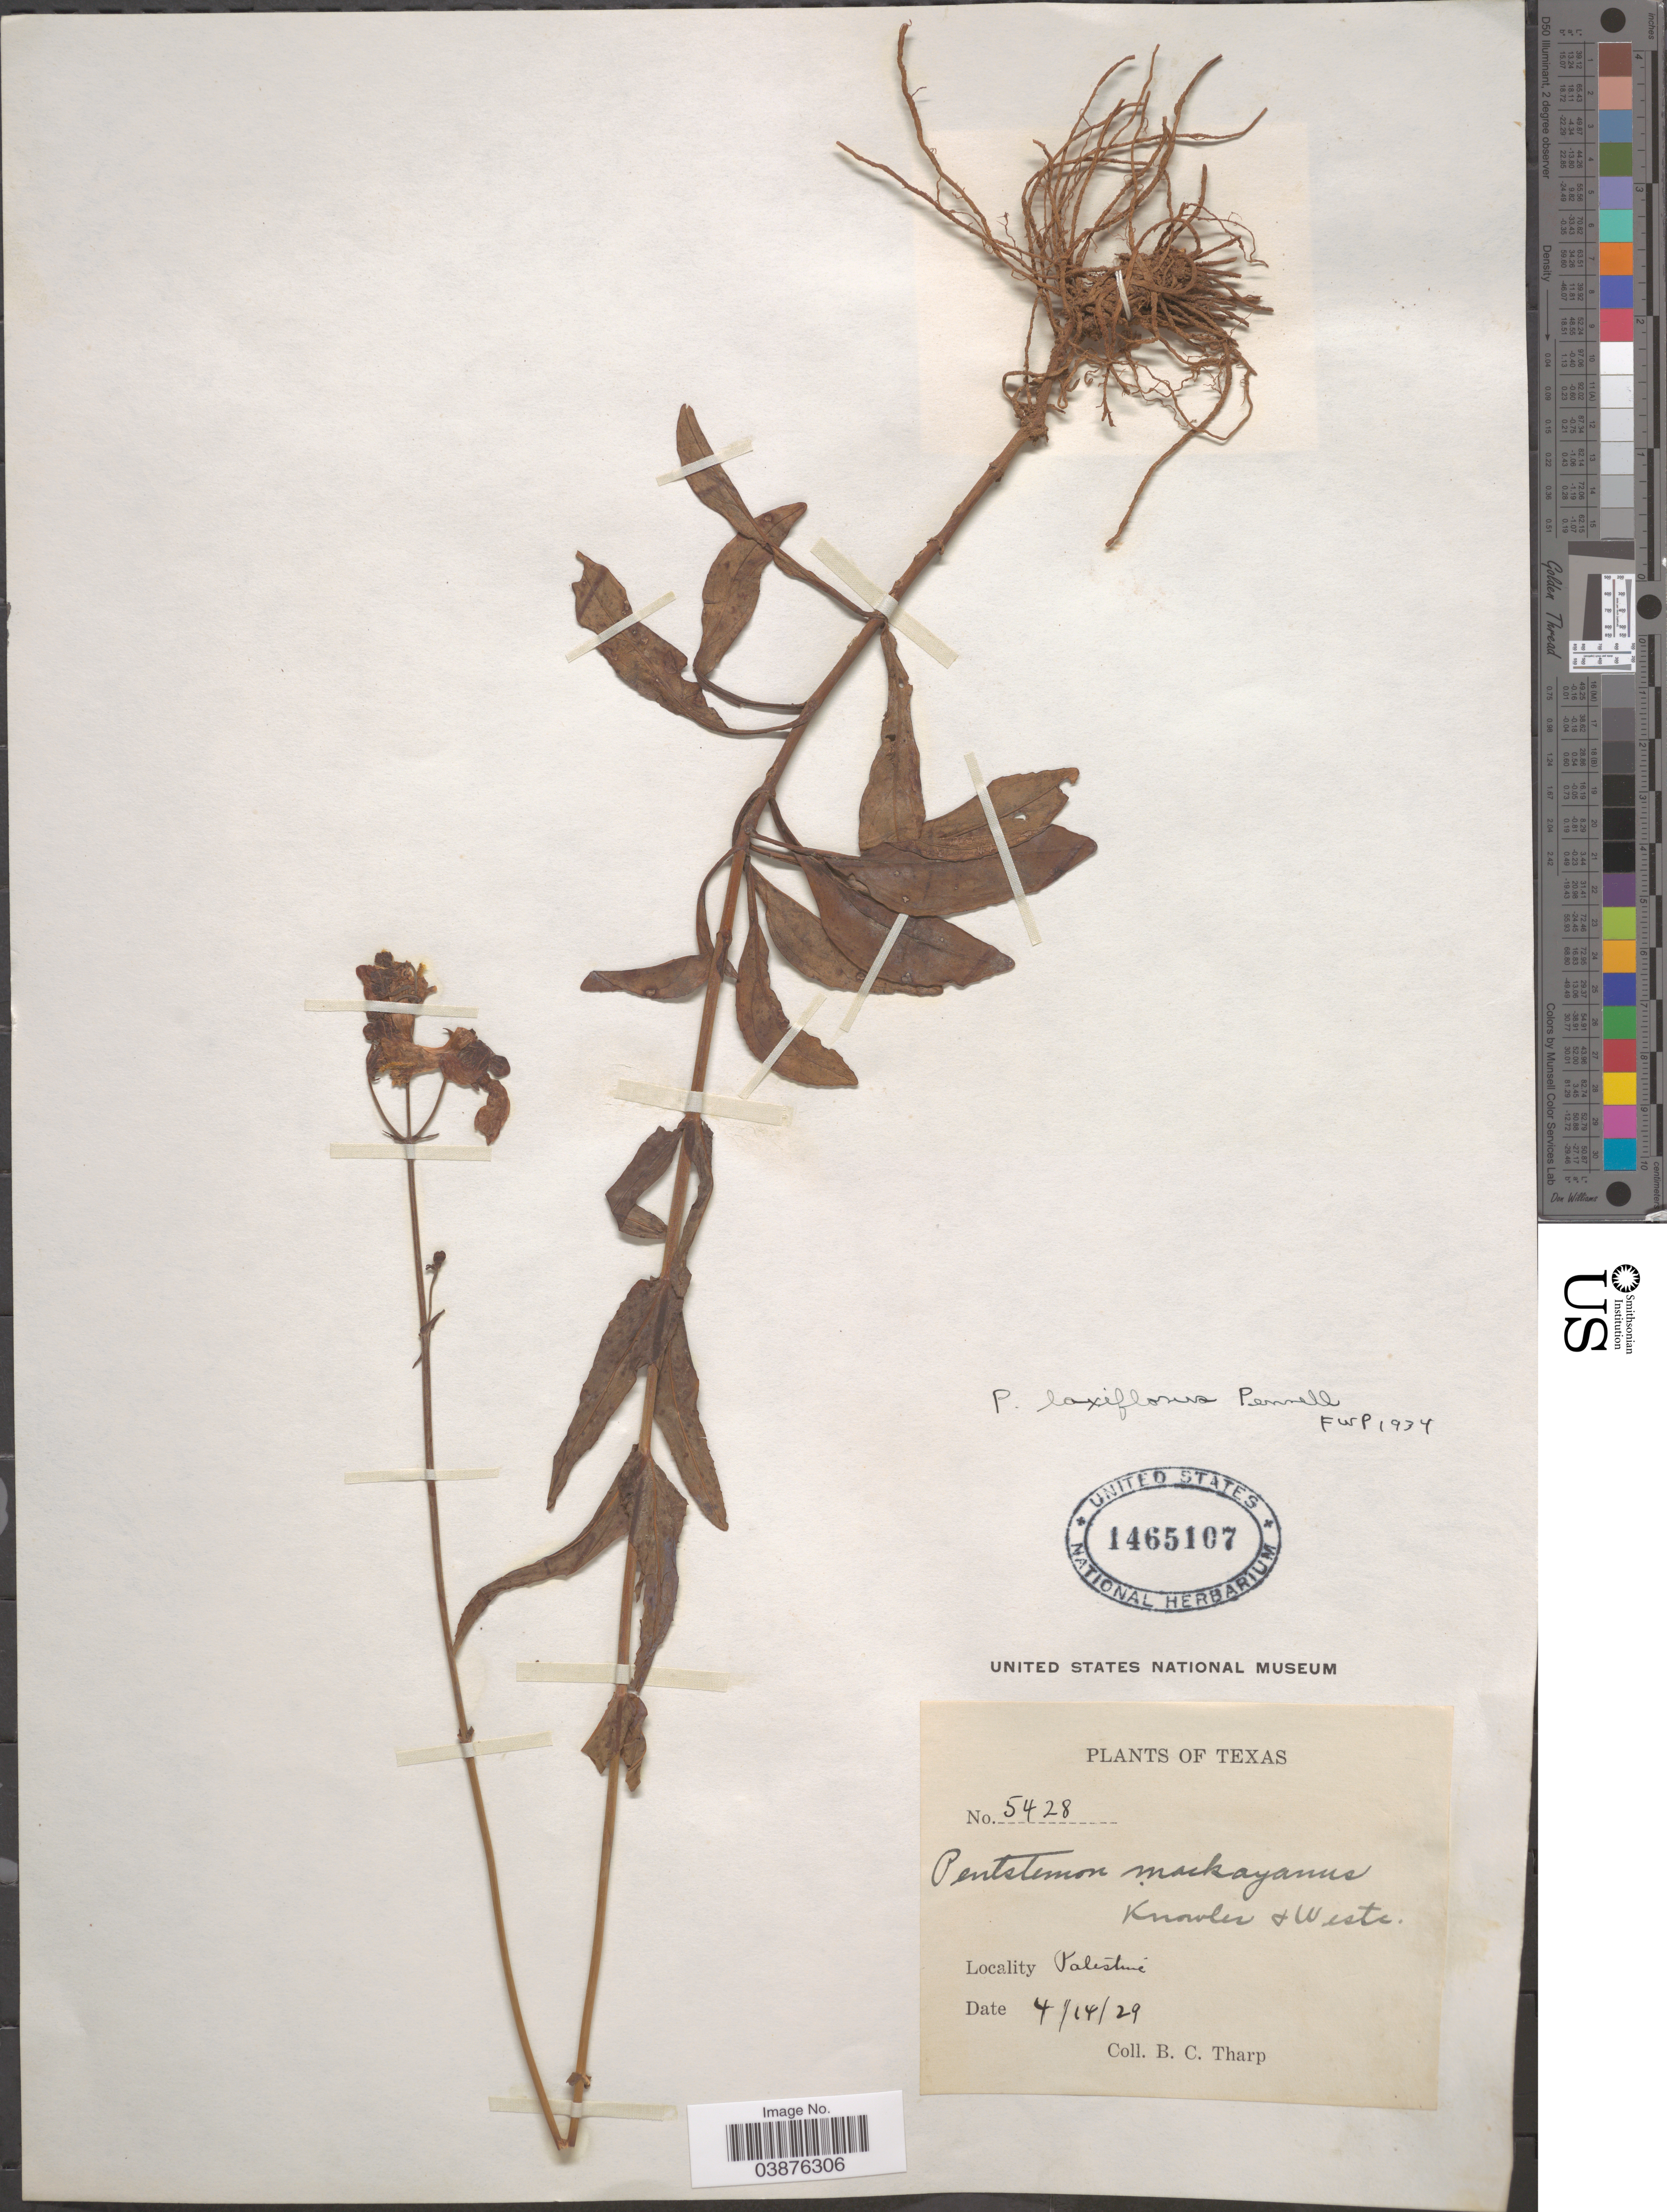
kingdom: Plantae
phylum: Tracheophyta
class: Magnoliopsida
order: Lamiales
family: Plantaginaceae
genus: Penstemon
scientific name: Penstemon laxiflorus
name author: Pennell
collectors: B. C. Tharp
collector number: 5428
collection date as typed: Transcribed d/m/y: 14/4/29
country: United States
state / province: Texas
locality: Palestine.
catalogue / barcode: US 1465107